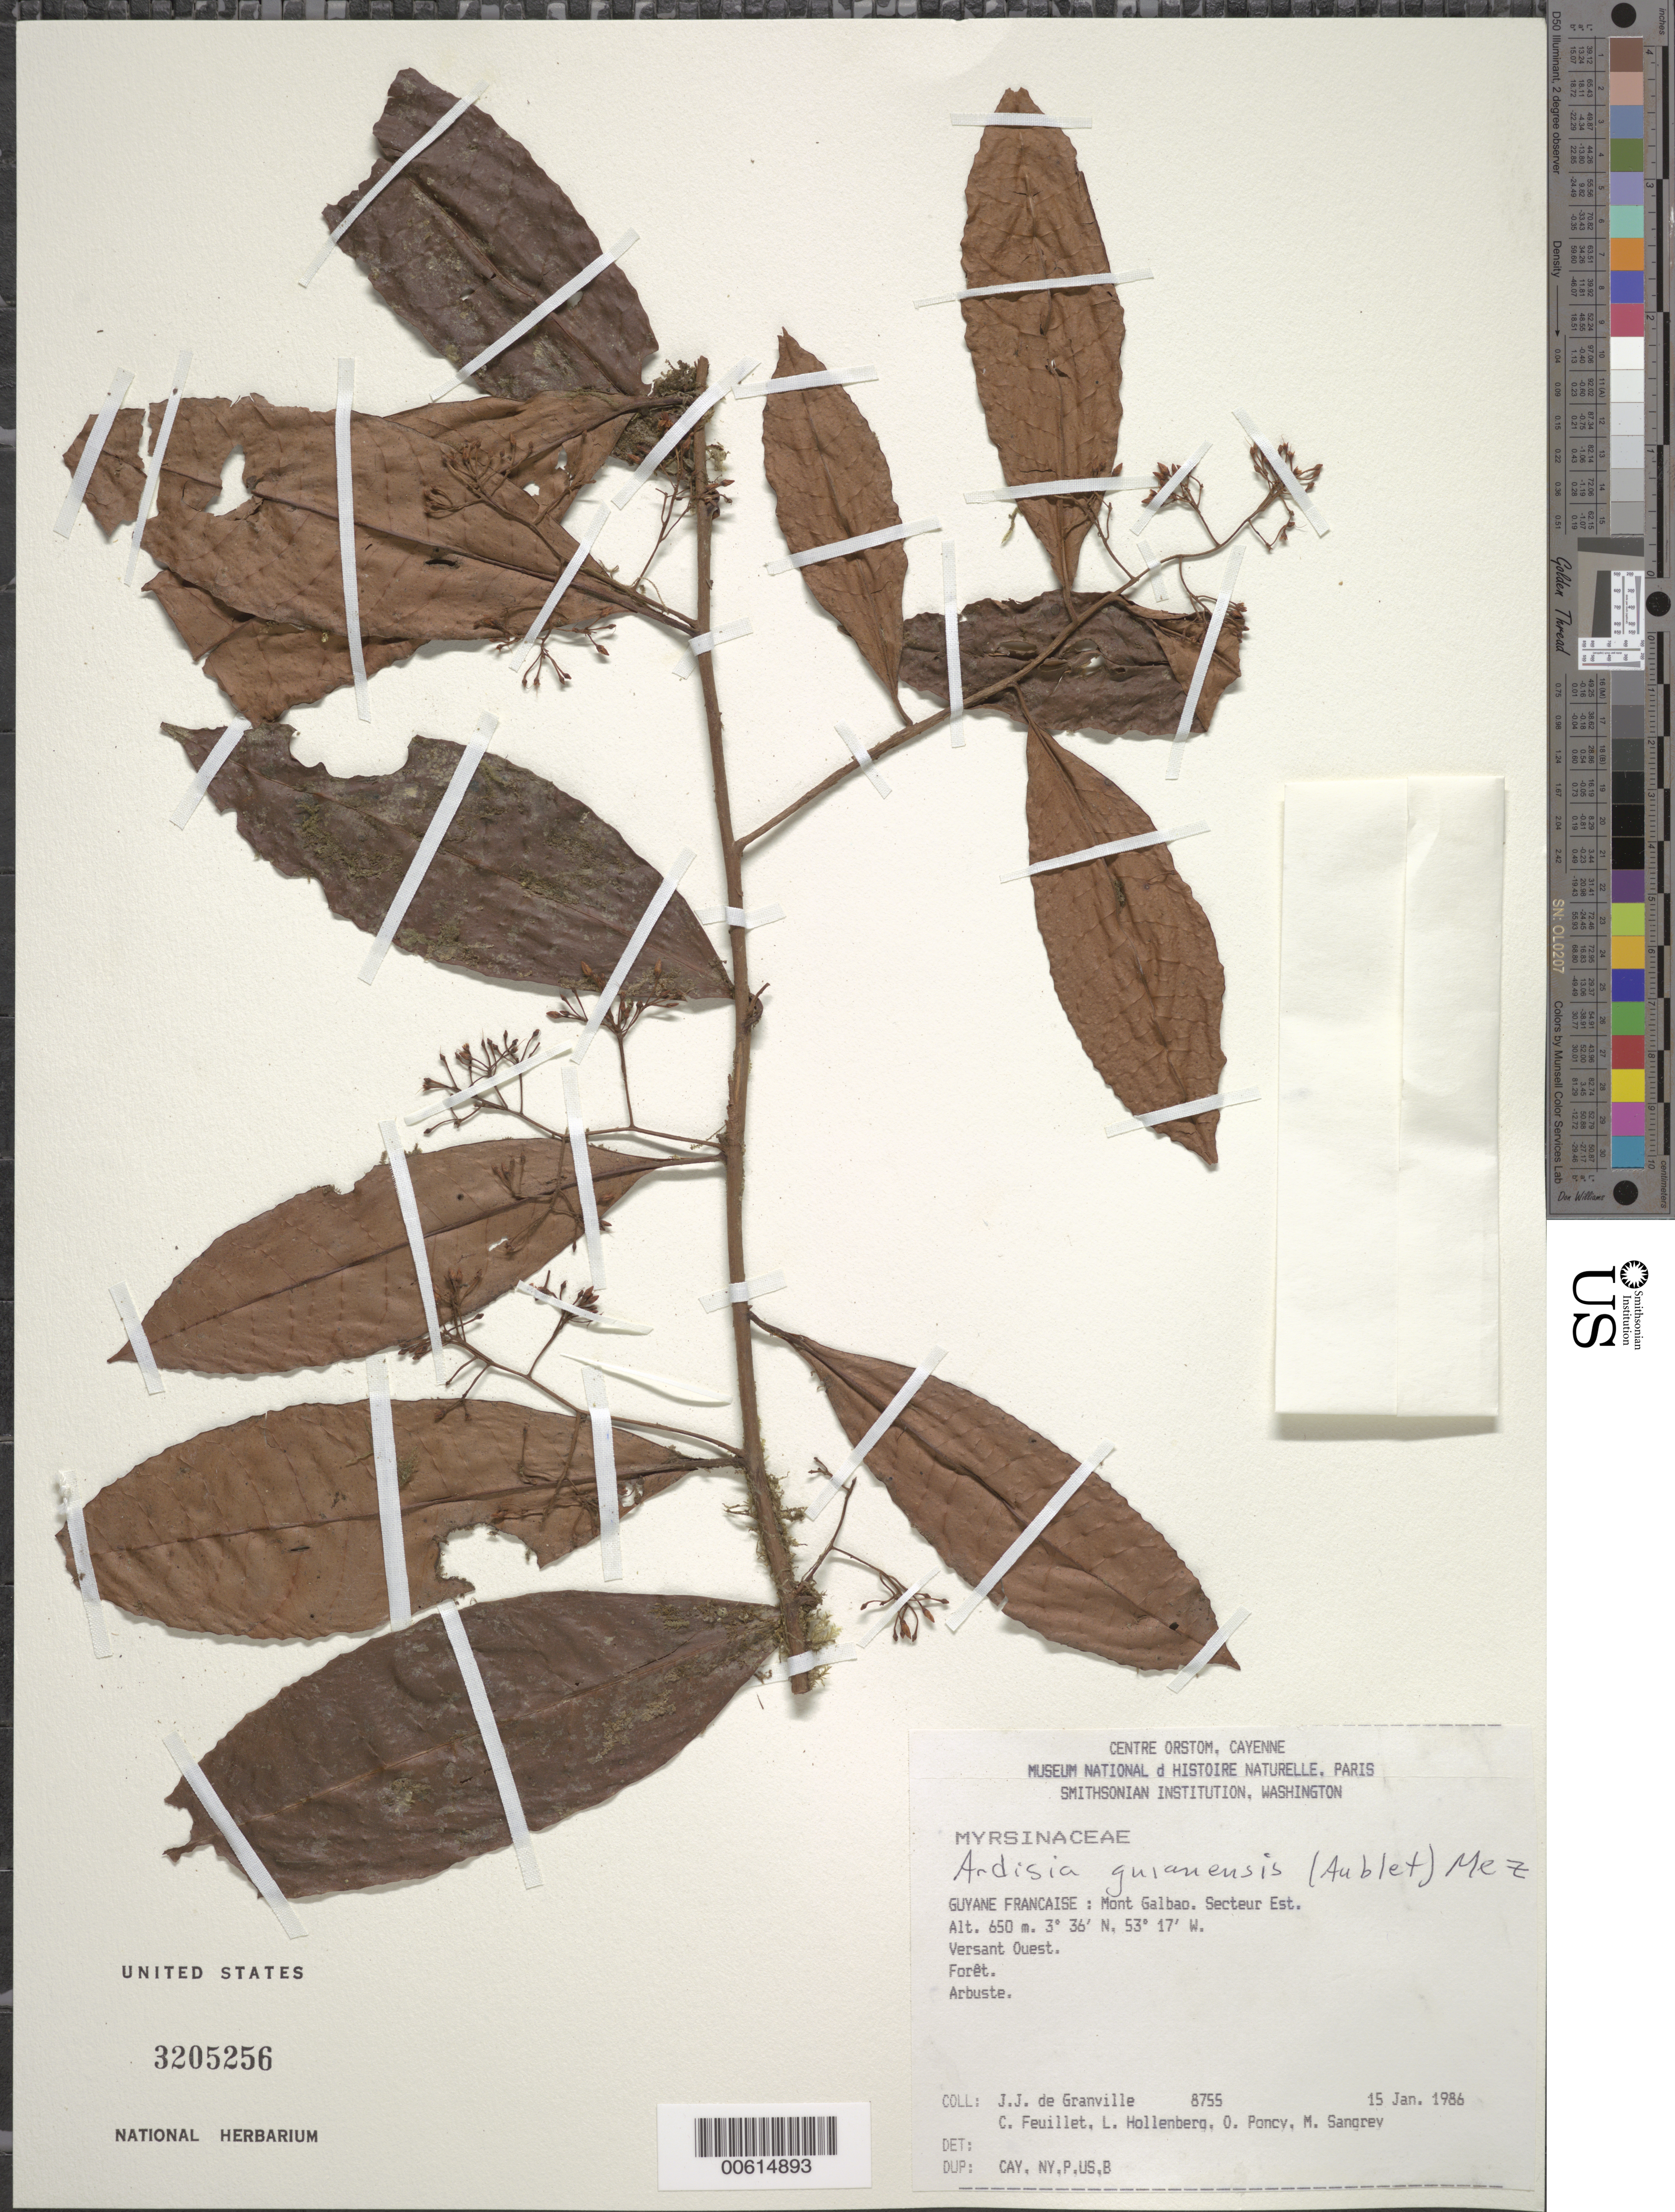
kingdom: Plantae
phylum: Tracheophyta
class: Magnoliopsida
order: Ericales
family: Primulaceae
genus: Ardisia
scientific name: Ardisia guianensis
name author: (Aubl.) Mez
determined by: Pipoly, J. J., III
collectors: J.-J. de Granville, C. Feuillet, L. Hollenberg, O. Poncy & M. S. Sangrey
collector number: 8755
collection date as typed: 15-Jan-86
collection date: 1986-01-15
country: French Guiana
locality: Mont Galbao. Secteur Est. Versant Ouest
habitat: Forêt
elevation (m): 650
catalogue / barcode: US 3205256